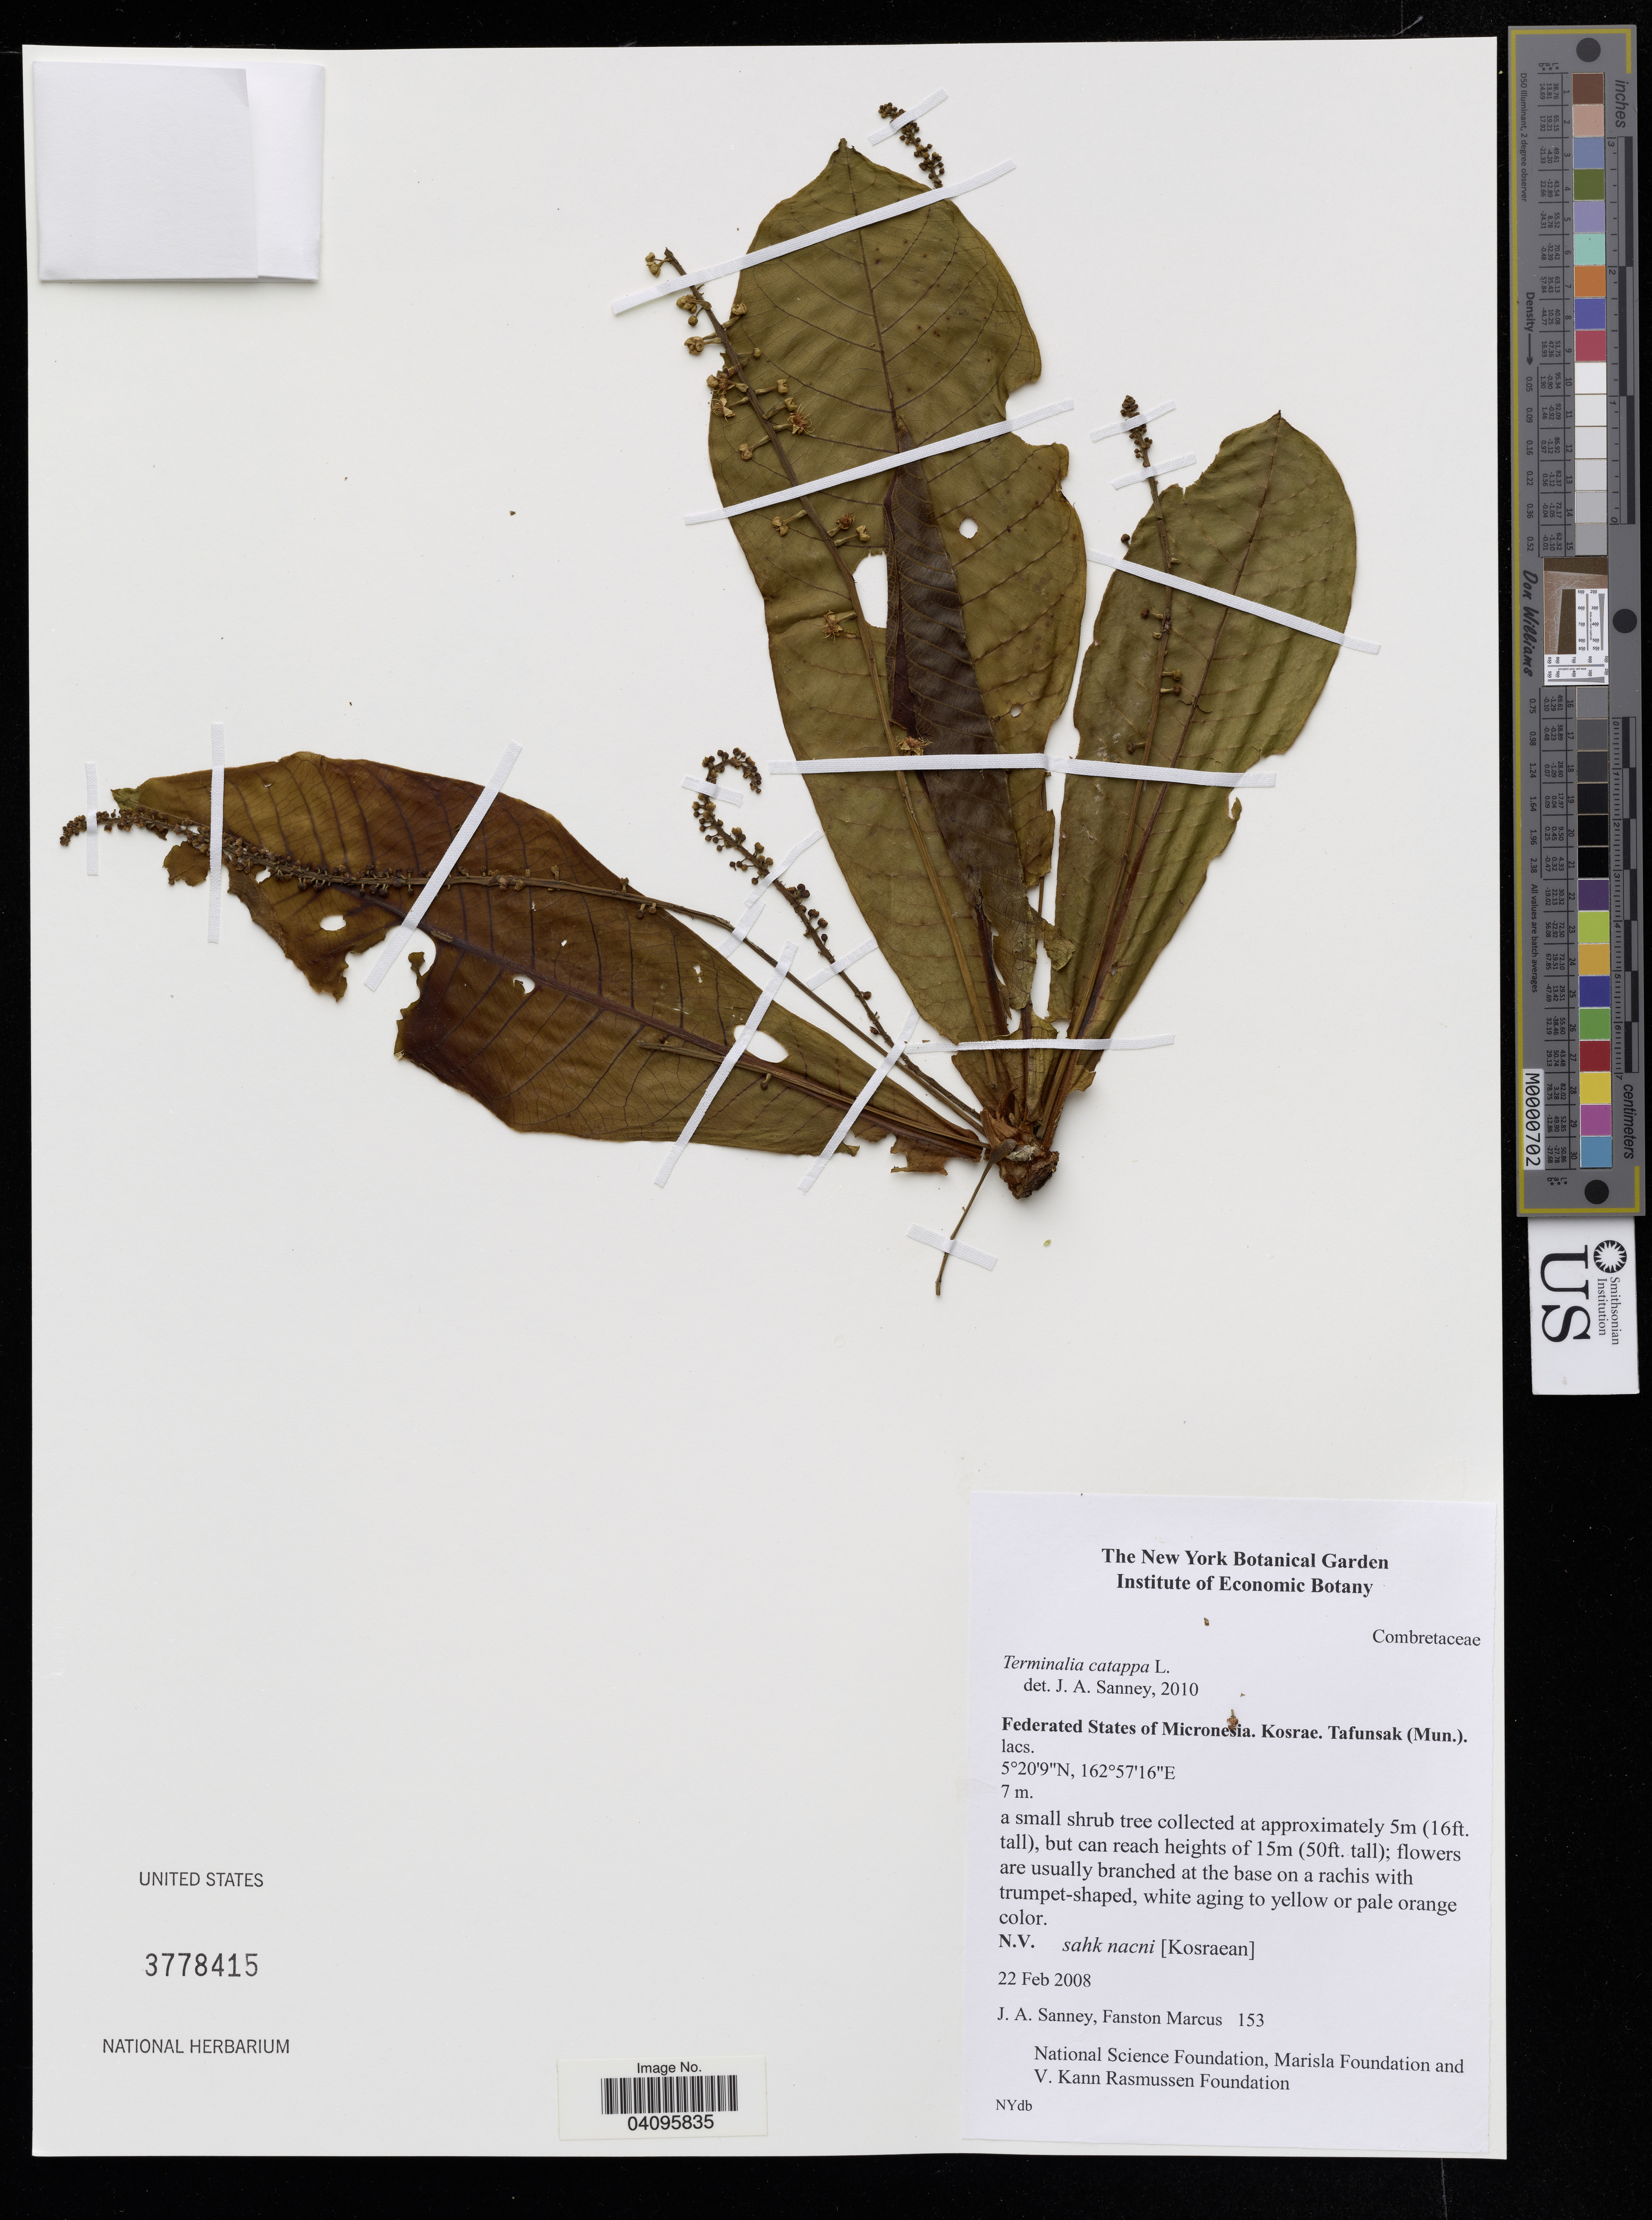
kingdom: Plantae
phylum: Tracheophyta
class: Magnoliopsida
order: Myrtales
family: Combretaceae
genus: Terminalia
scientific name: Terminalia catappa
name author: L.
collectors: J. Sanney & F. Marcus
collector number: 153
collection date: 2008-02-22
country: Micronesia, Federated States of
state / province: Kosrae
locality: Federated States of Micronesia. Kosrae. Tafunsak (Mun.). lacs.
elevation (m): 7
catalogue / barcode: US 3778415